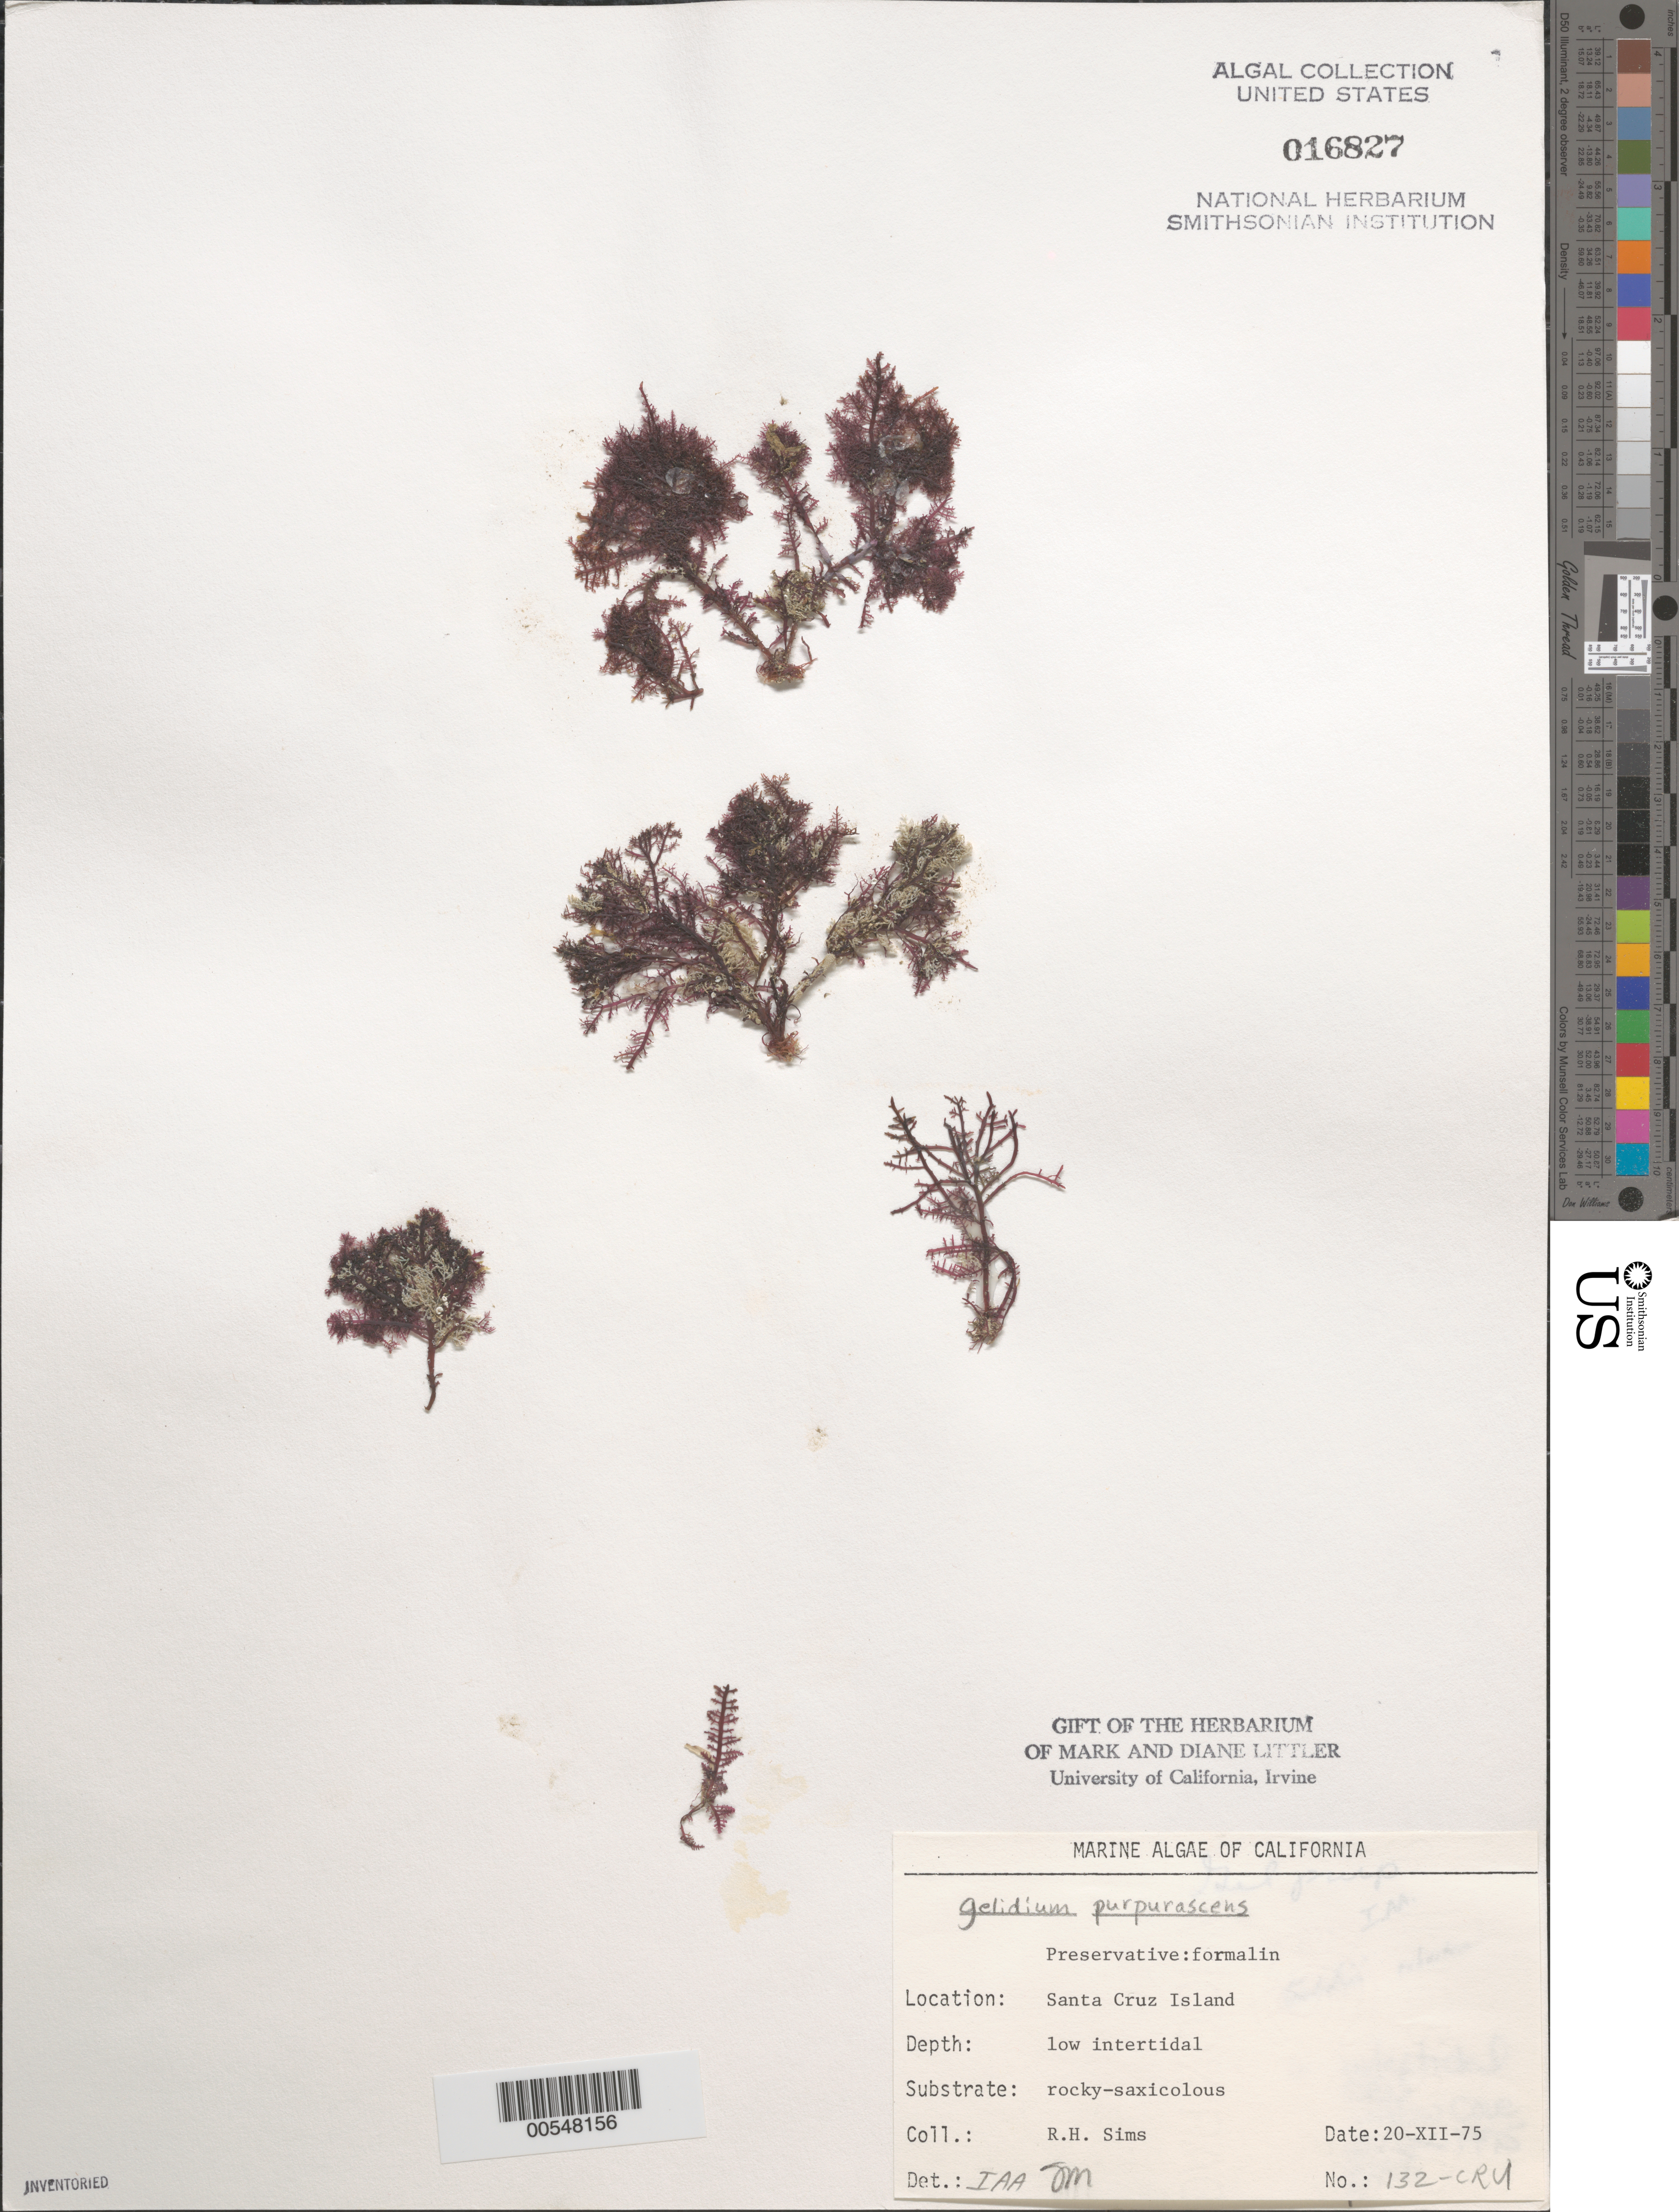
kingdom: Plantae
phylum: Rhodophyta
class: Florideophyceae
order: Gelidiales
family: Gelidiaceae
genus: Gelidium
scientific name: Gelidium purpurascens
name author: N.L. Gardner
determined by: Abbott, I. A.; Murray, S. N.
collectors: R. H. Sims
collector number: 132-CRU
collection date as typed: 20 Dec 1975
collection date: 1975-12-20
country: United States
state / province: California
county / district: Santa Barbara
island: Santa Cruz Island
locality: Willows Anchorage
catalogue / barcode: US 16827